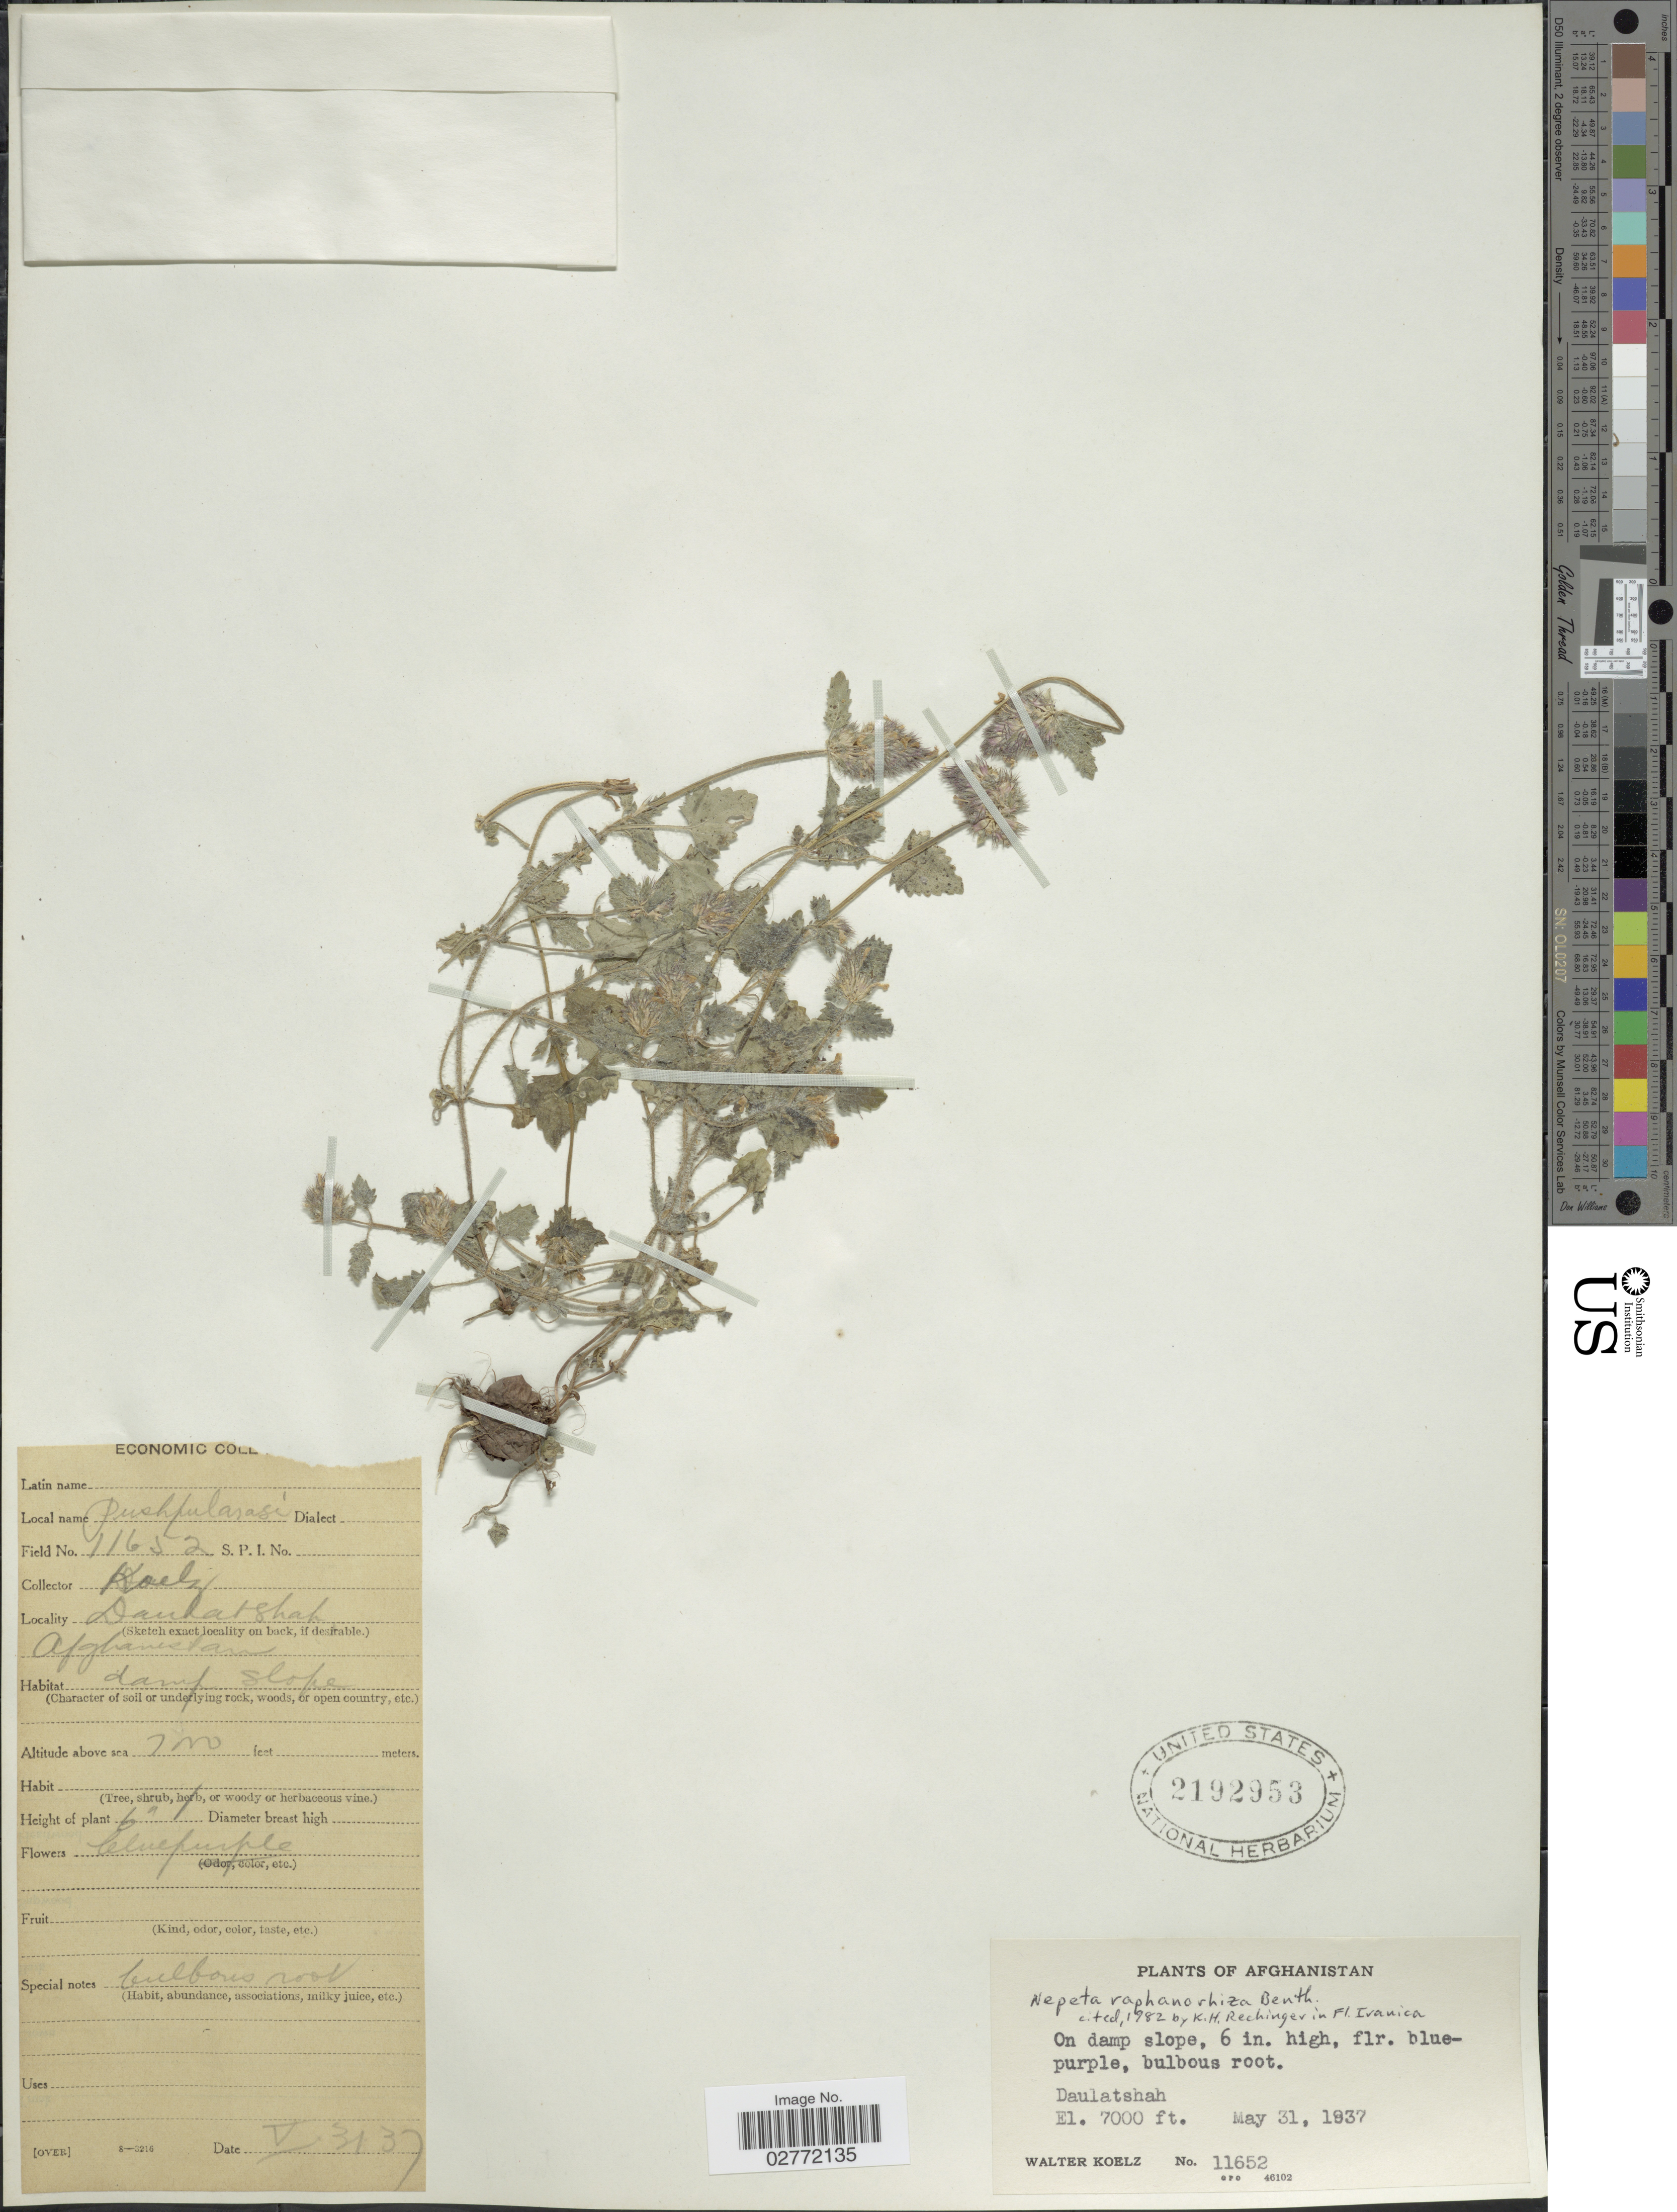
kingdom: Plantae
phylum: Tracheophyta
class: Magnoliopsida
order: Lamiales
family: Lamiaceae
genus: Nepeta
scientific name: Nepeta raphanorhiza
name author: Benth.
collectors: W. N. Koelz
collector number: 11652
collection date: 1937-05-31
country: Afghanistan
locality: Daulatshah.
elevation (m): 2134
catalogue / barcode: US 2192953